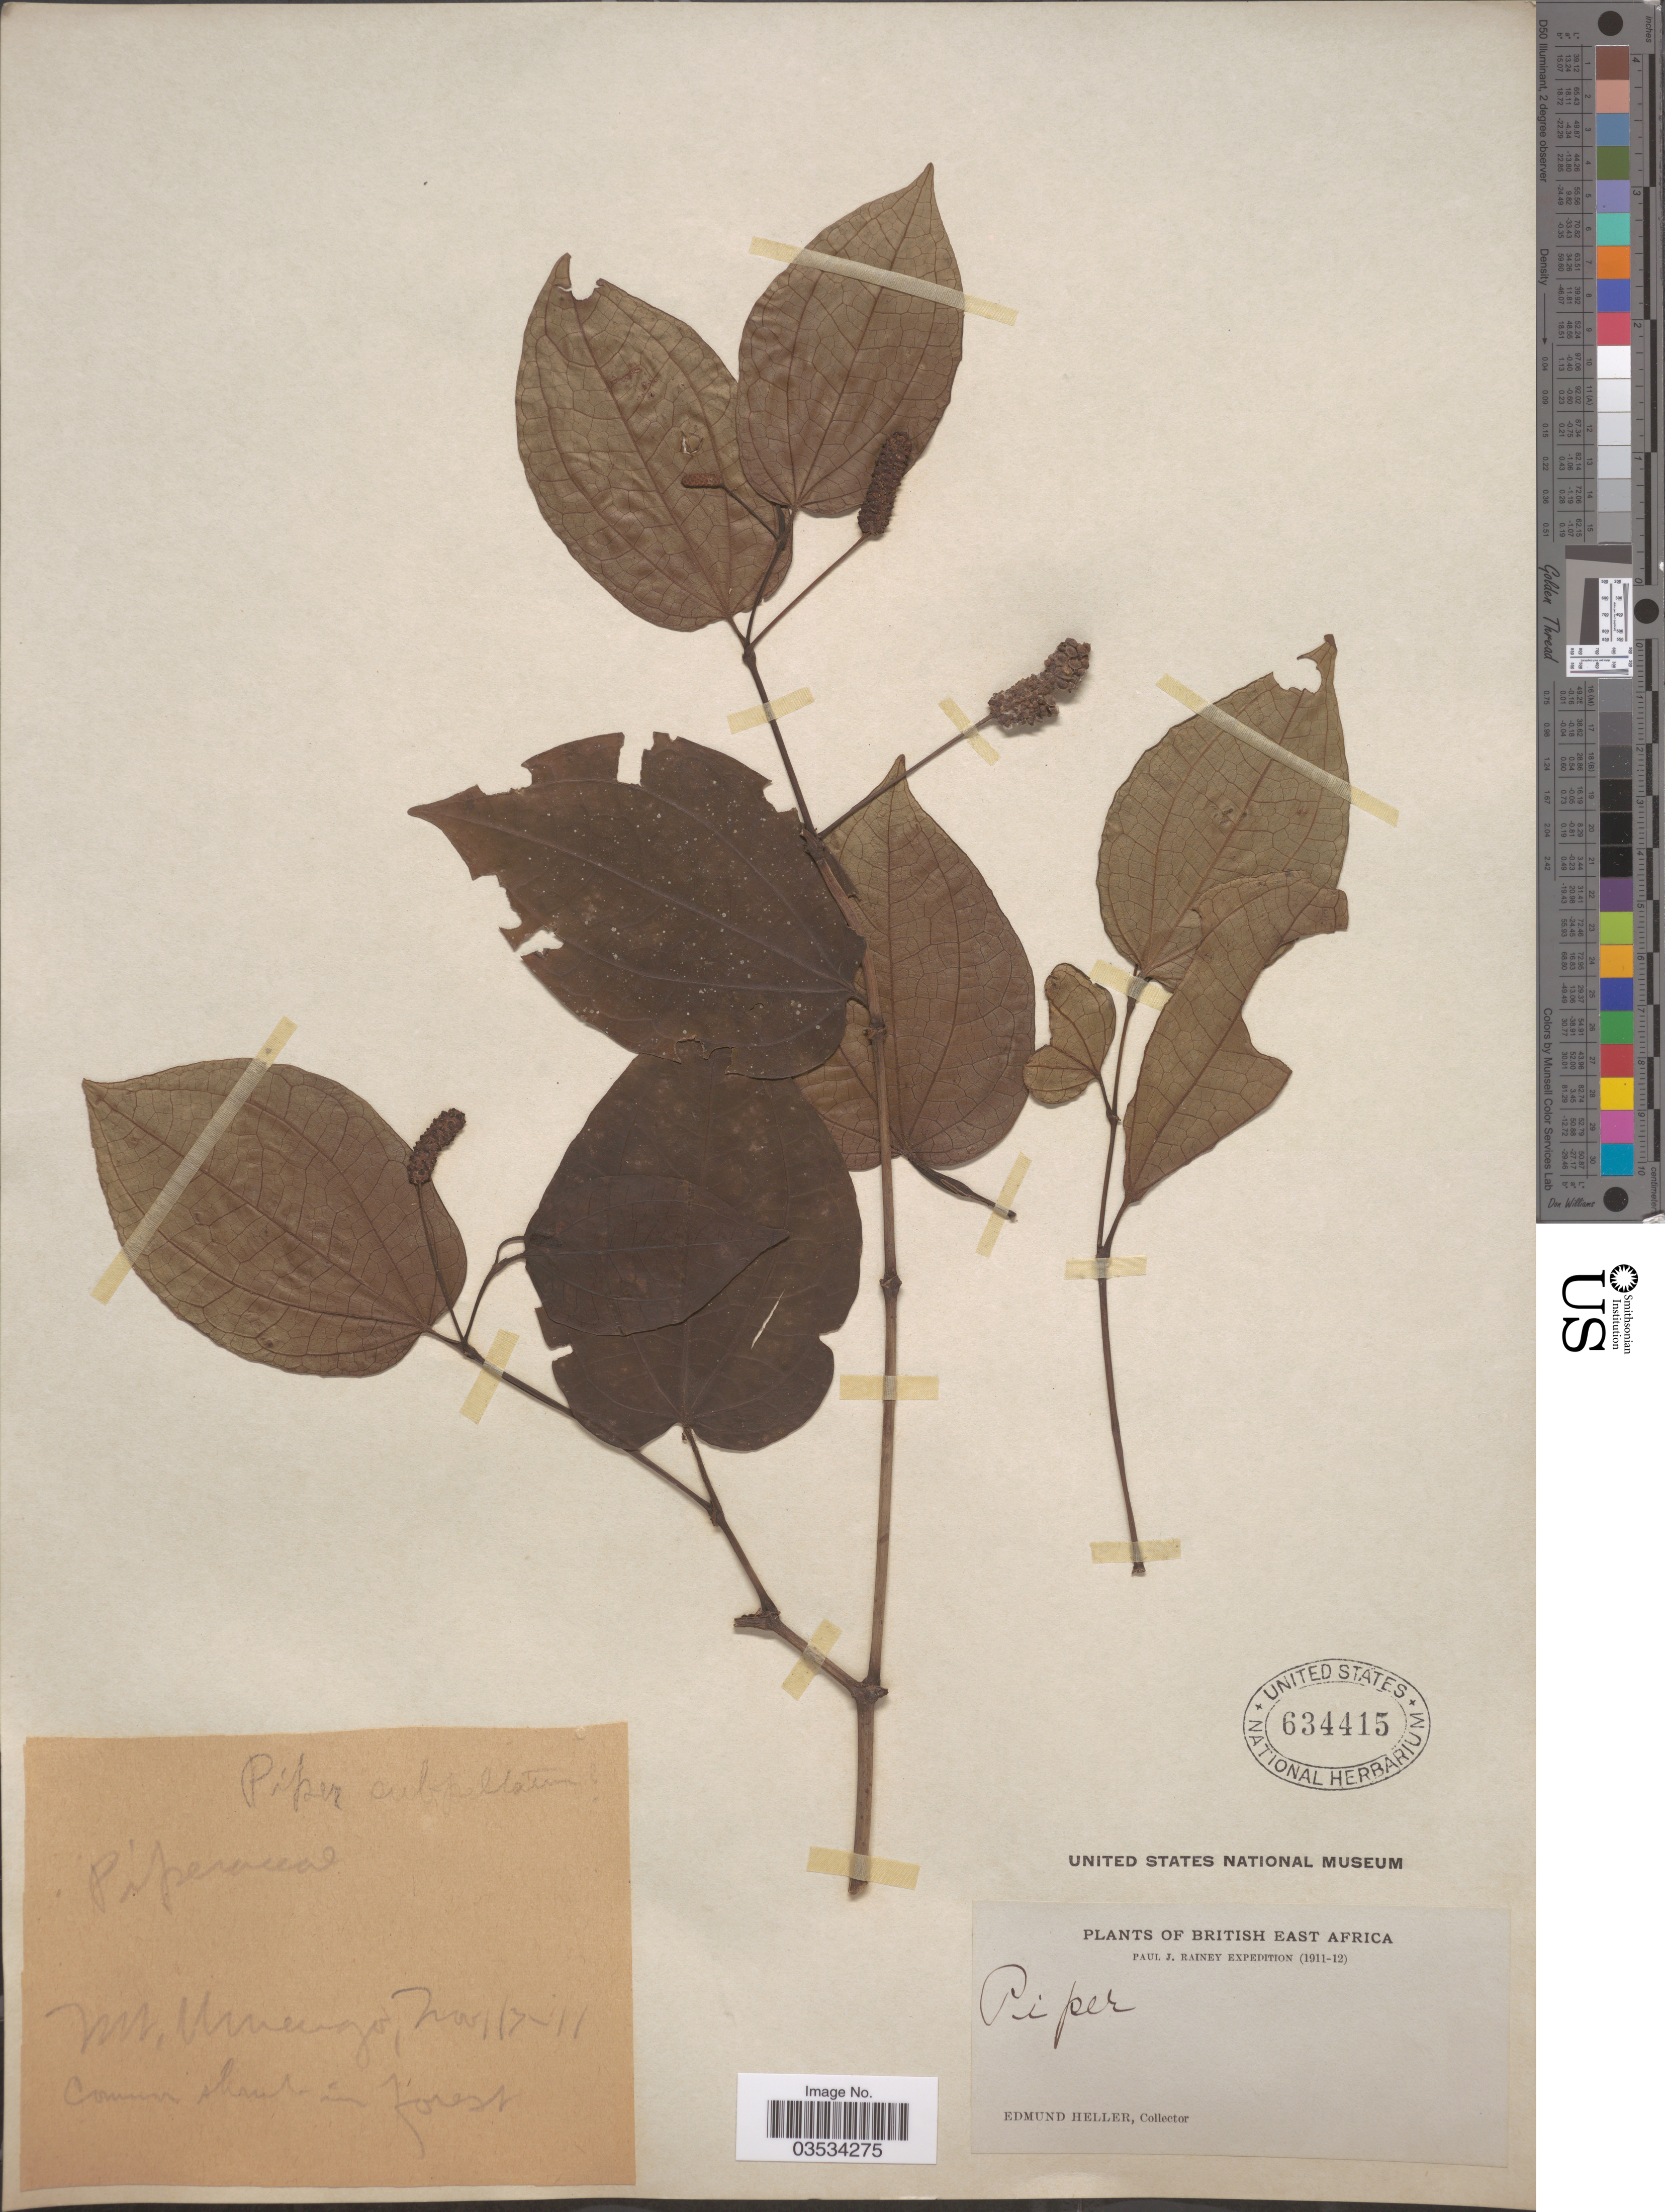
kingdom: Plantae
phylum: Tracheophyta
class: Magnoliopsida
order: Piperales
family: Piperaceae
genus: Piper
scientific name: Piper sp.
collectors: E. Heller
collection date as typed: Transcribed d/m/y: 17/11/11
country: Kenya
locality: Mt. Umengo. British East Africa.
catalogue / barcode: US 634415